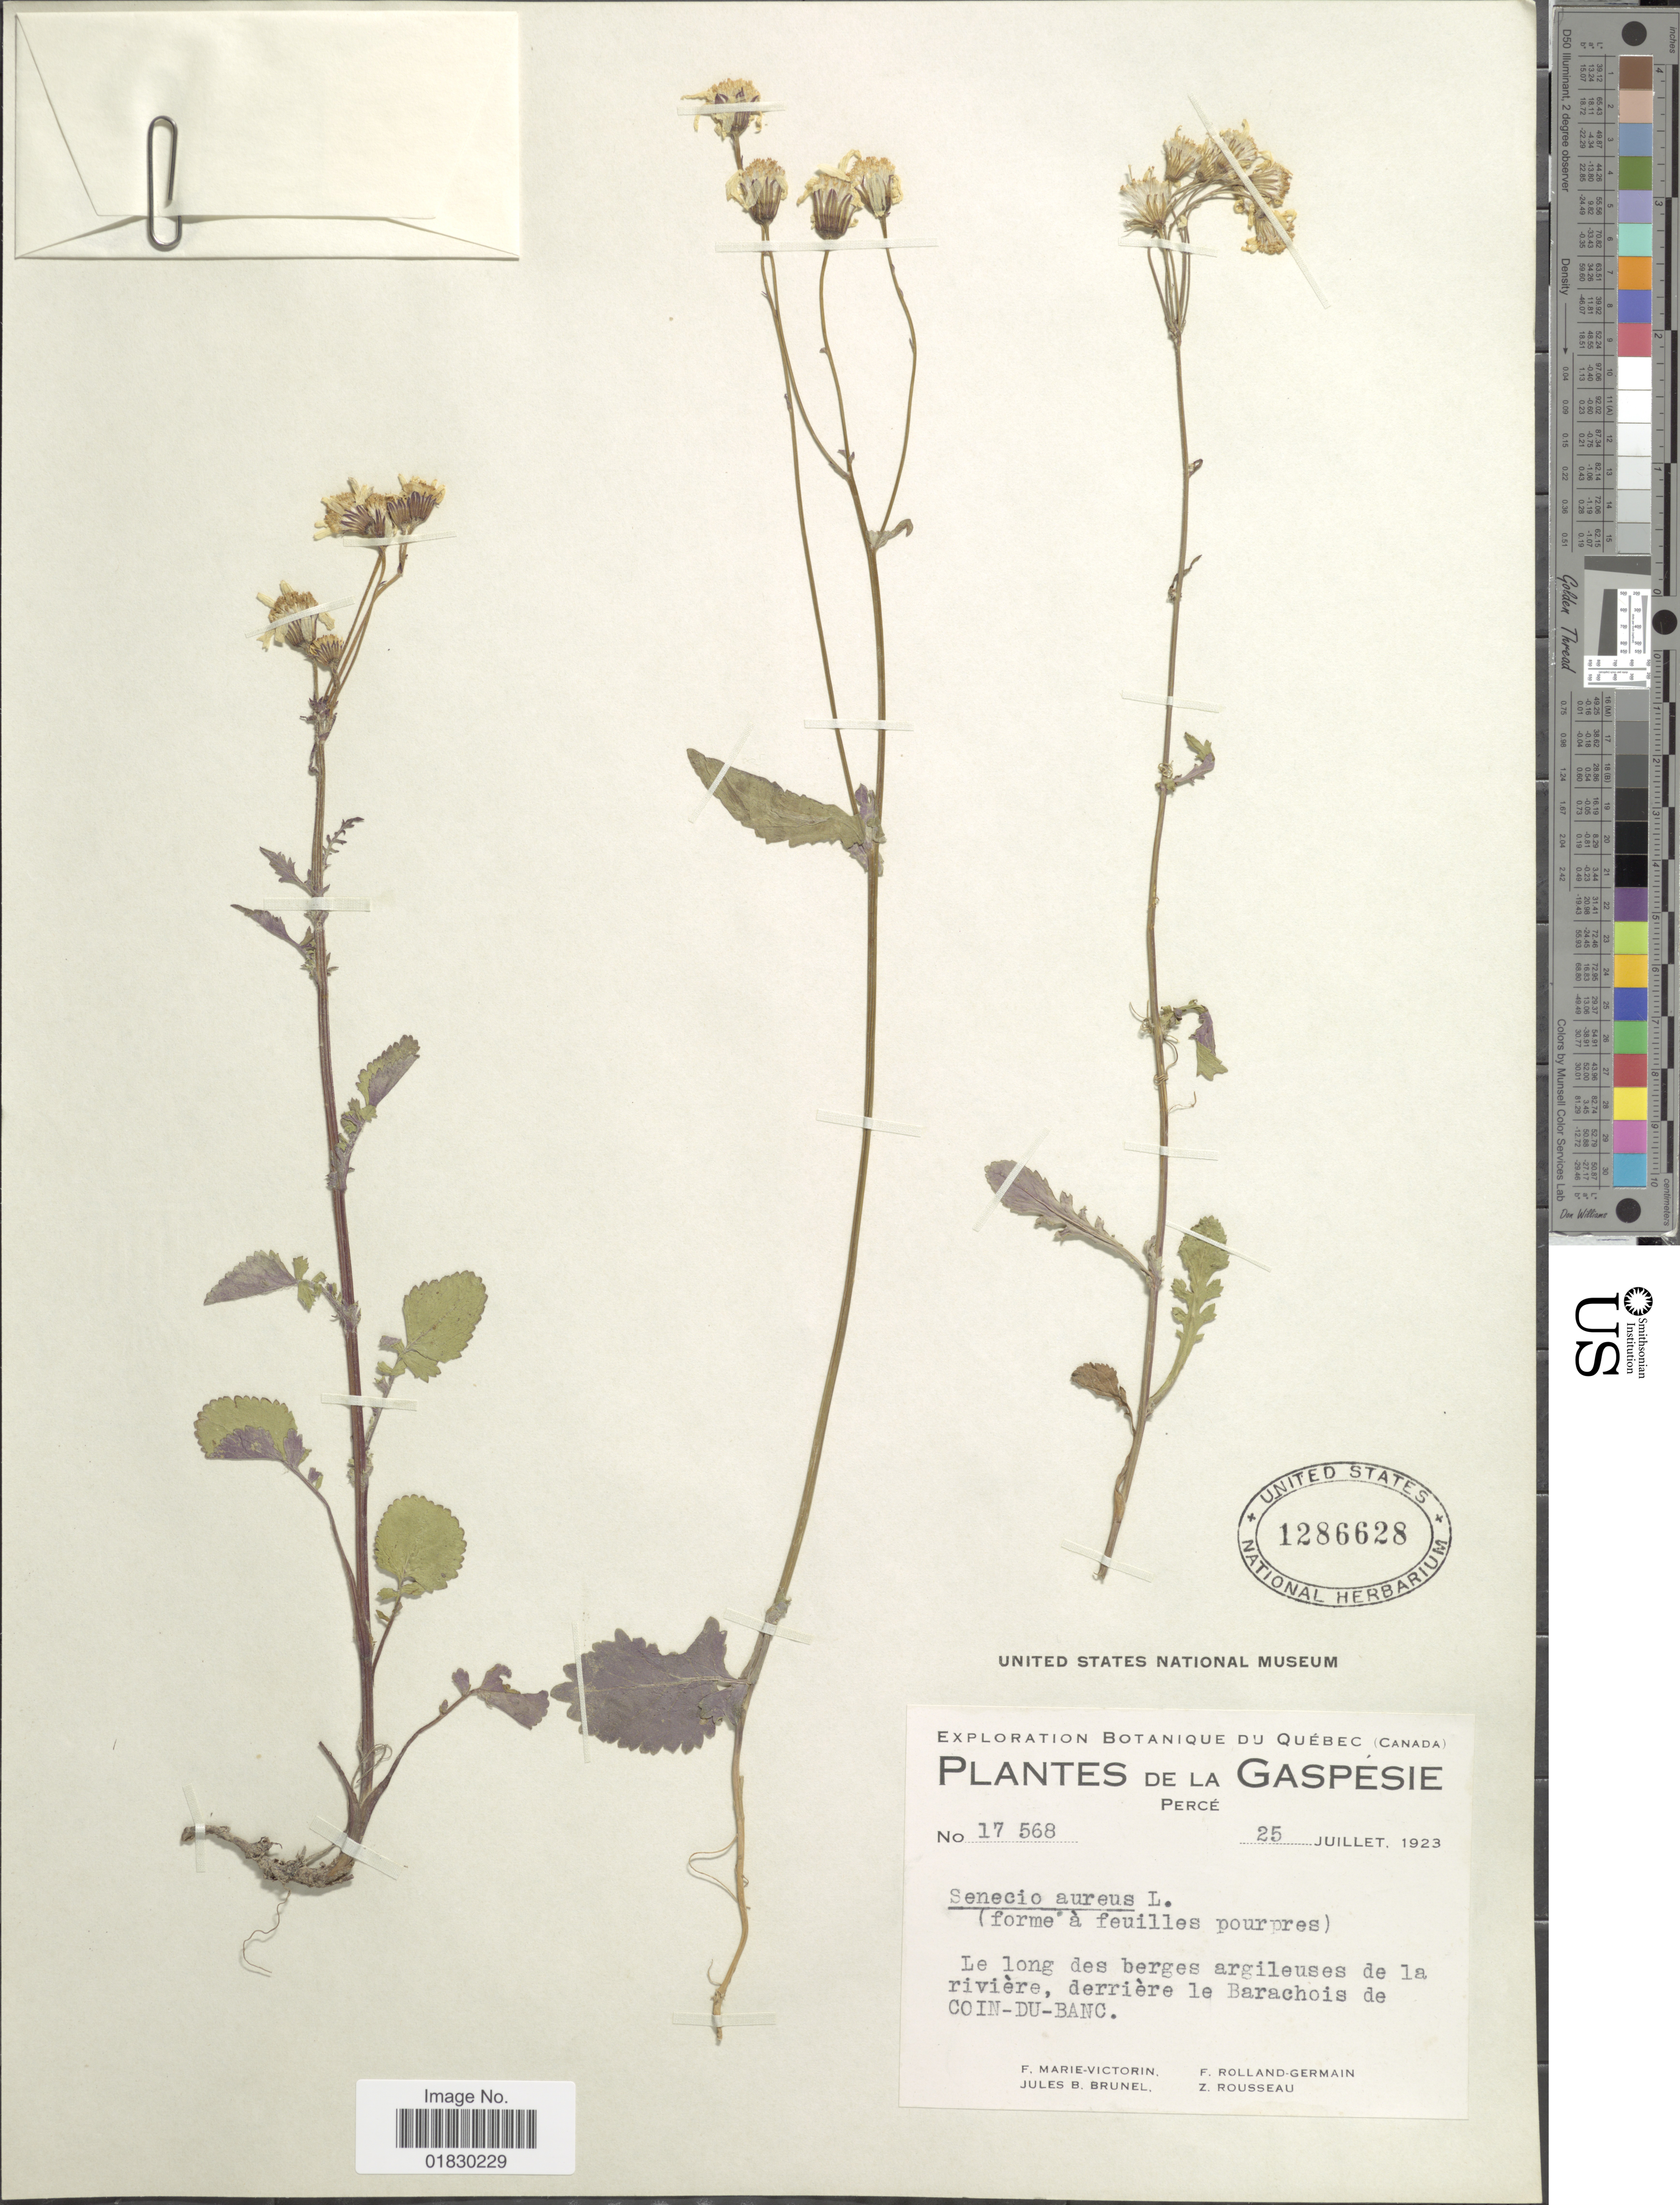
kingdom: Plantae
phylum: Tracheophyta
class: Magnoliopsida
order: Asterales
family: Asteraceae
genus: Packera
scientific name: Packera aurea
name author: (L.) Á. Löve & D. Löve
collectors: F. Marie-Victorin, J. Brunel, Rolland-Germain & Z. Rousseau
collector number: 17568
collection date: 1923-07-25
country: Canada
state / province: Quebec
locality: De La Gaspesie, Perce, Le long des beges argileuses de la riviere, derriere le Barachois de Coin-Du-banc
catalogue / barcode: US 1286628